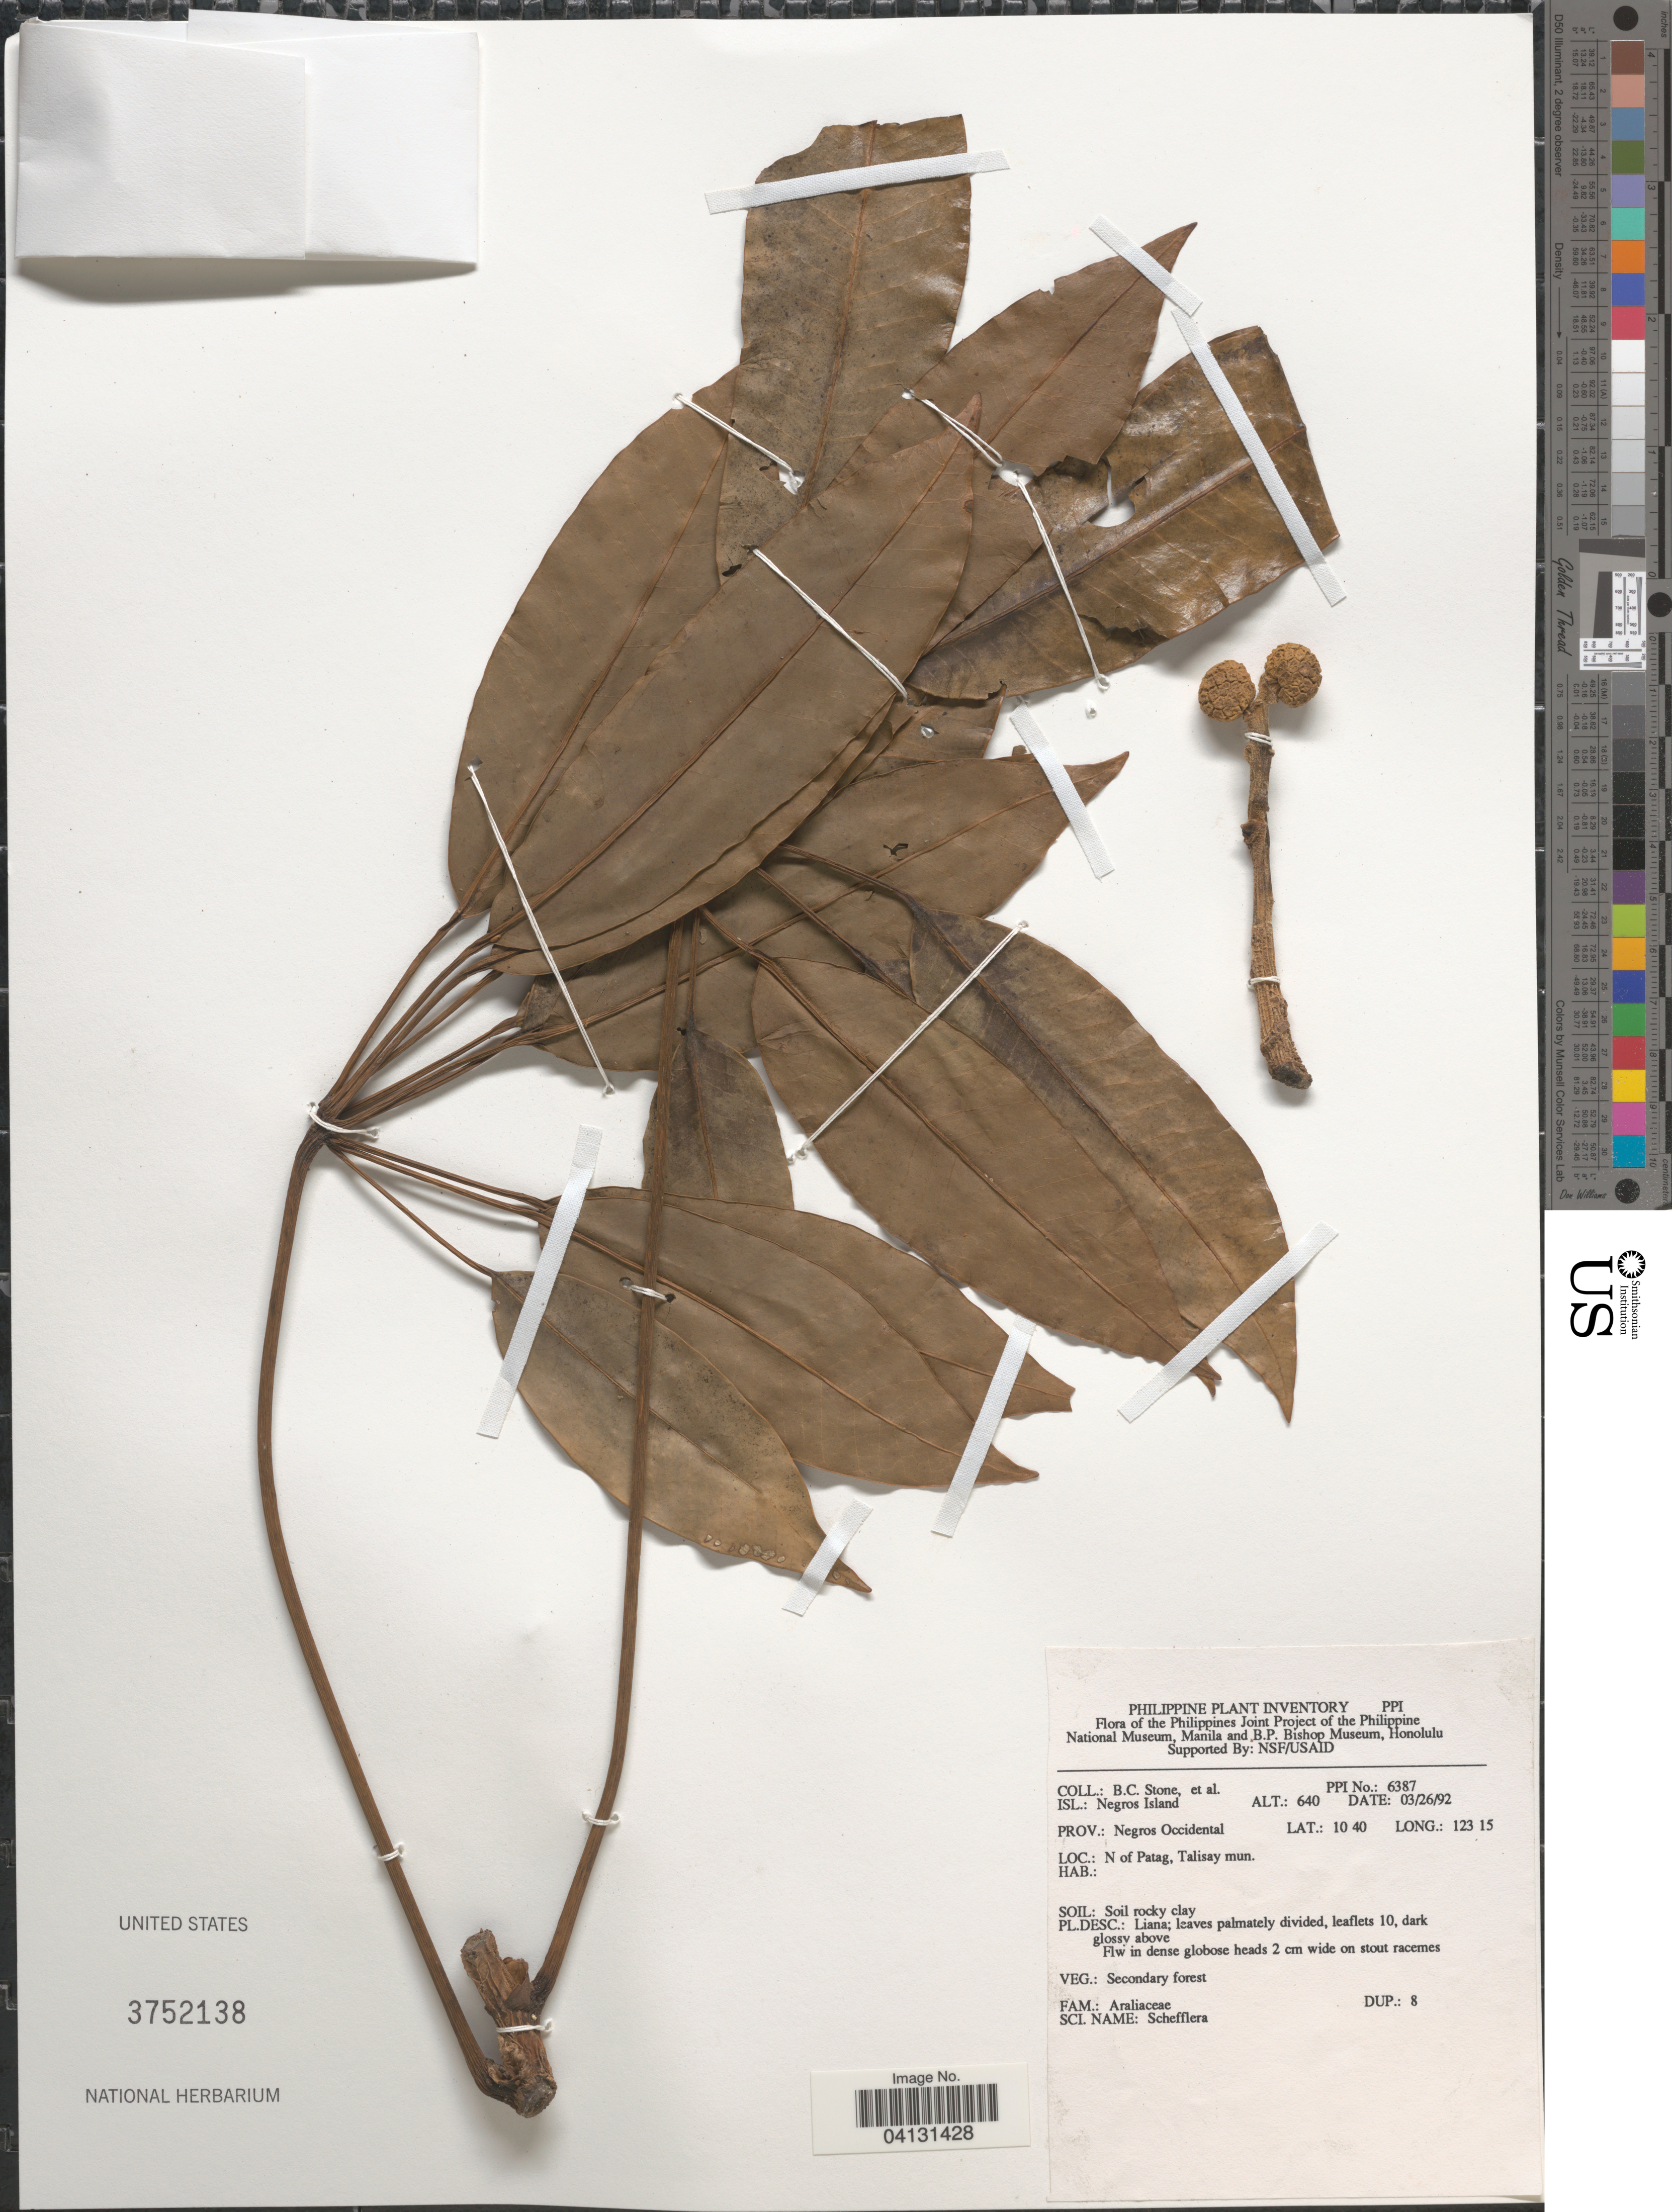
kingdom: Plantae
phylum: Tracheophyta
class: Magnoliopsida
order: Apiales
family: Araliaceae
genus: Schefflera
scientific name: Schefflera sp.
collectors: B. C. Stone & et al.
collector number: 6387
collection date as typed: Transcribed d/m/y: 26/3/92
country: Philippines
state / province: Western Visayas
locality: Isl.: Negros Island. Prov.: Negros Occidental. N of Patag, Talisay mun.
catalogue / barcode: US 3752138